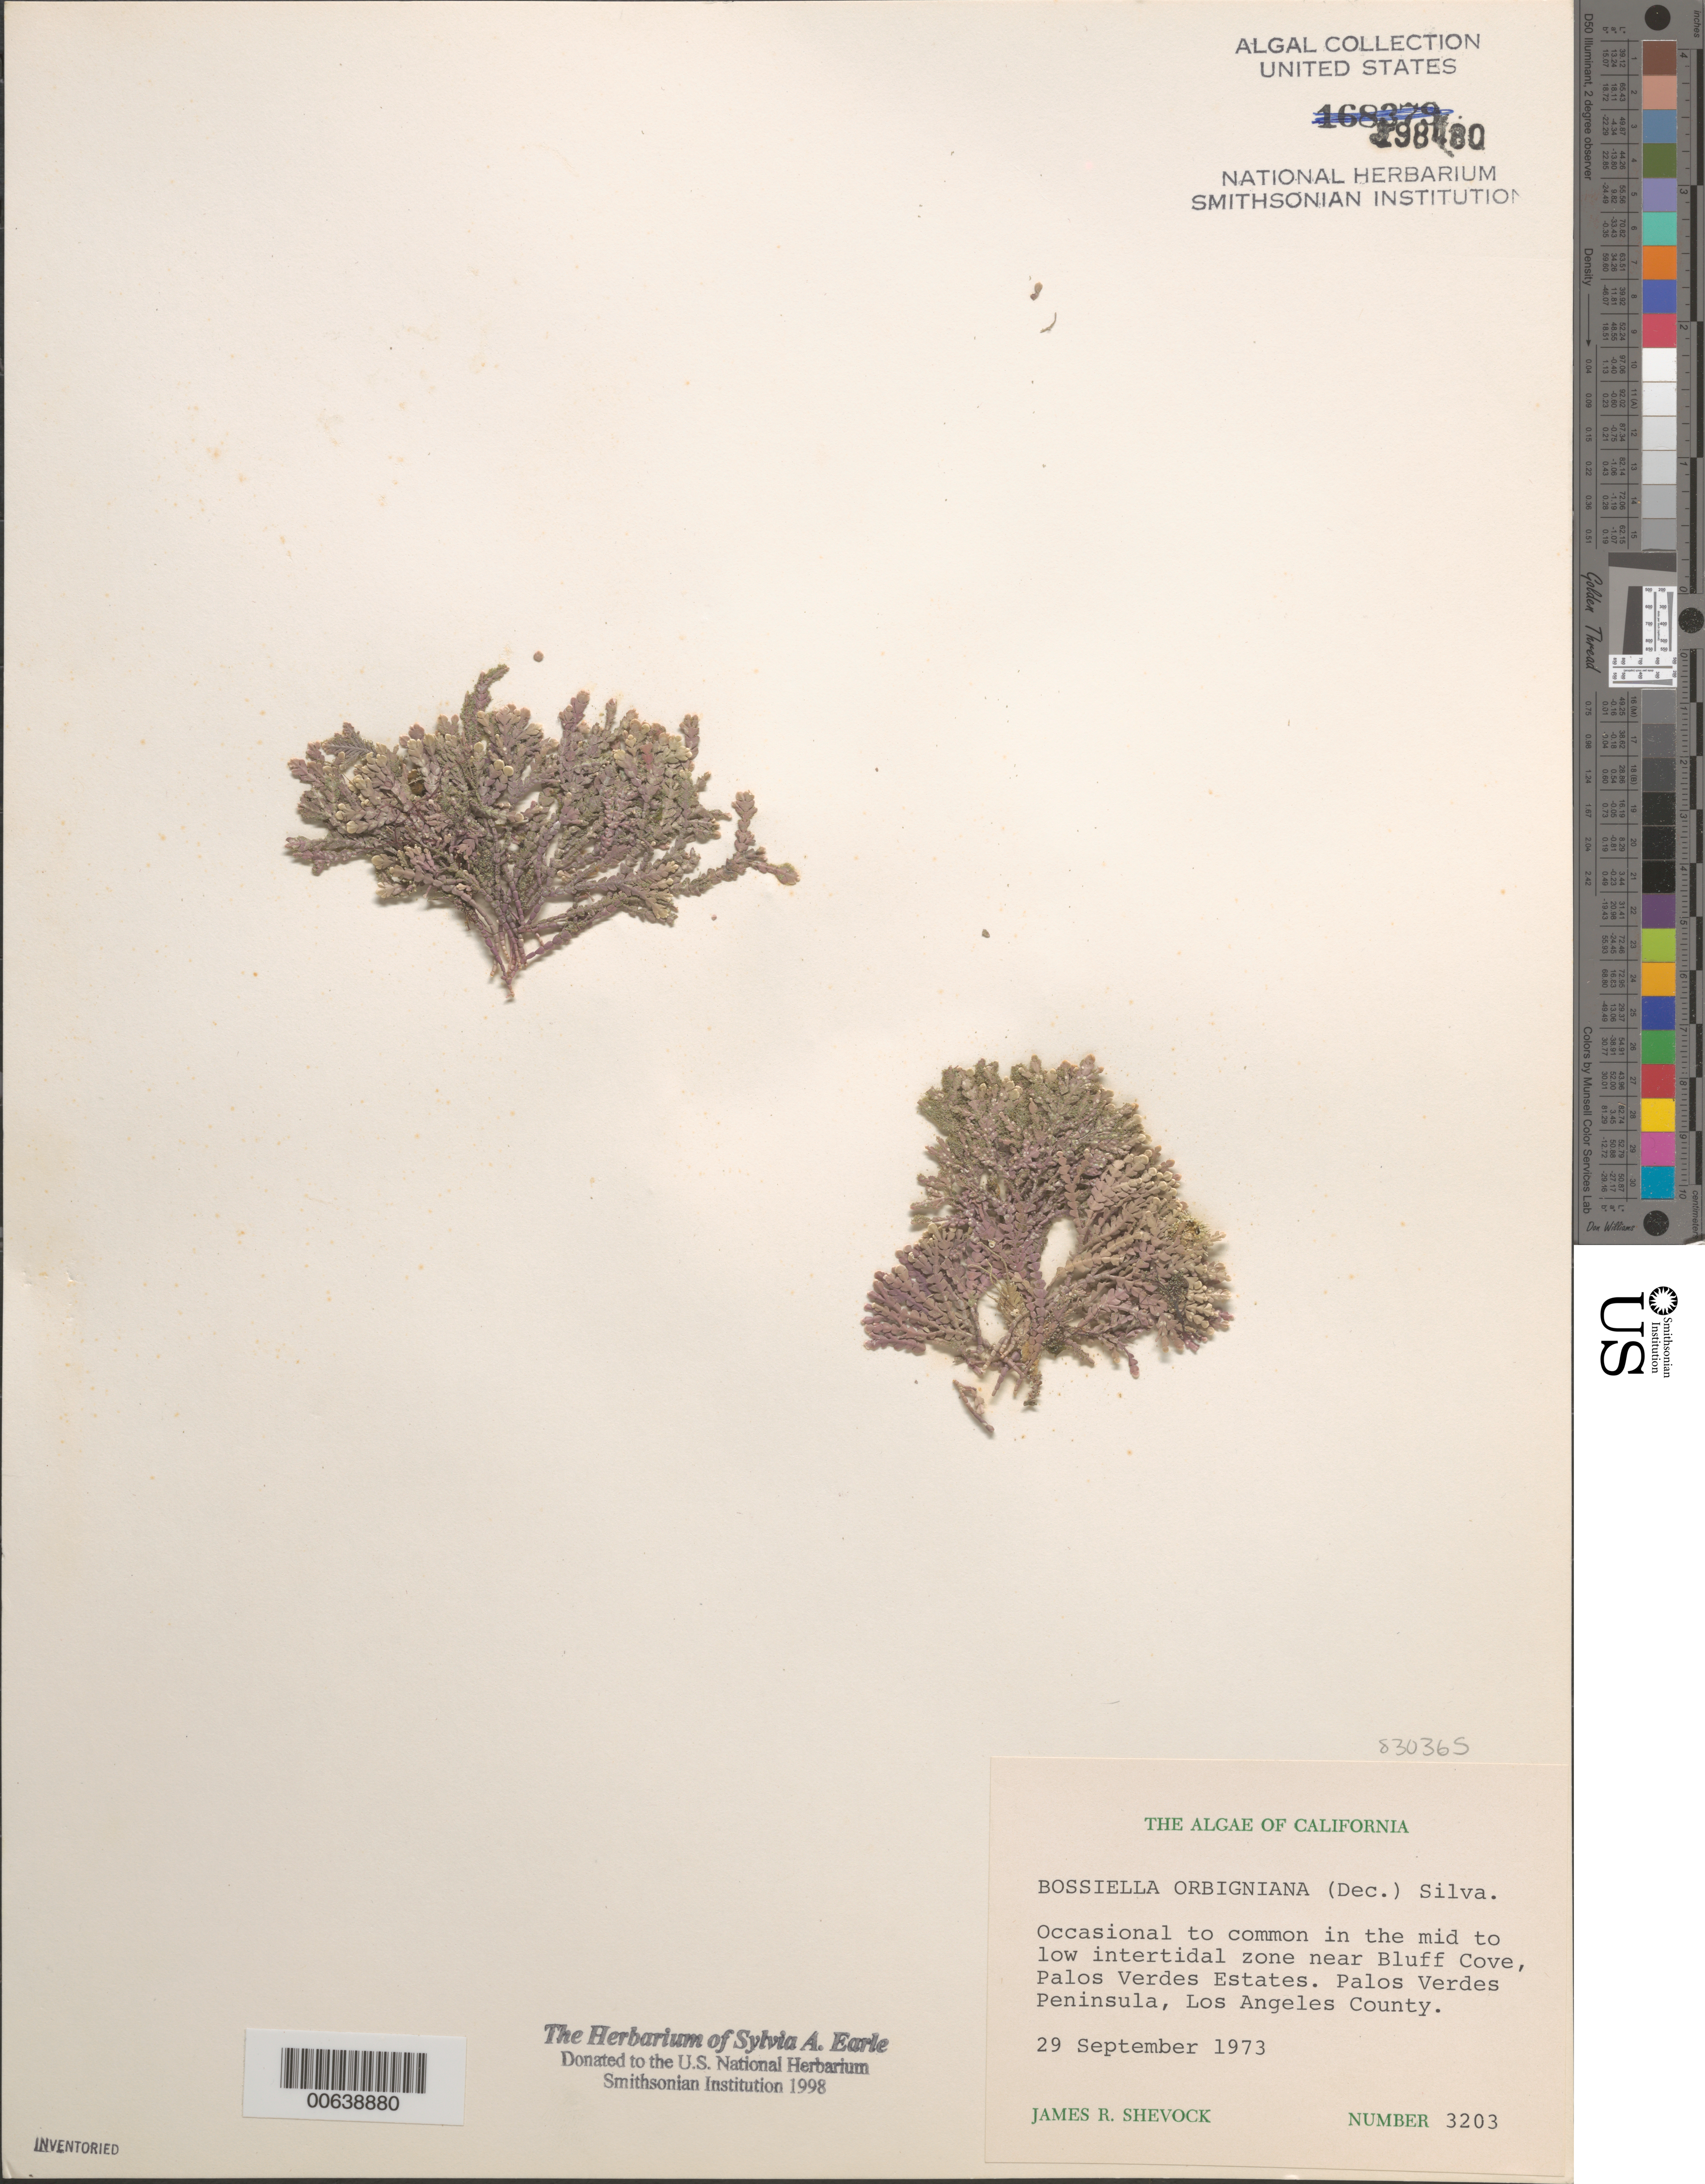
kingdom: Plantae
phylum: Rhodophyta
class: Florideophyceae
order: Corallinales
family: Corallinaceae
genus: Bossiella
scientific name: Bossiella orbigniana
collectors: J. R. Shevock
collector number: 3203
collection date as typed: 29 Sep 1973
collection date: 1973-09-29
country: United States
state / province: California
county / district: Los Angeles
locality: Palos Verdes Estates, near Bluff Cove, Palos Verdes Peninsula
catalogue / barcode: US 198480